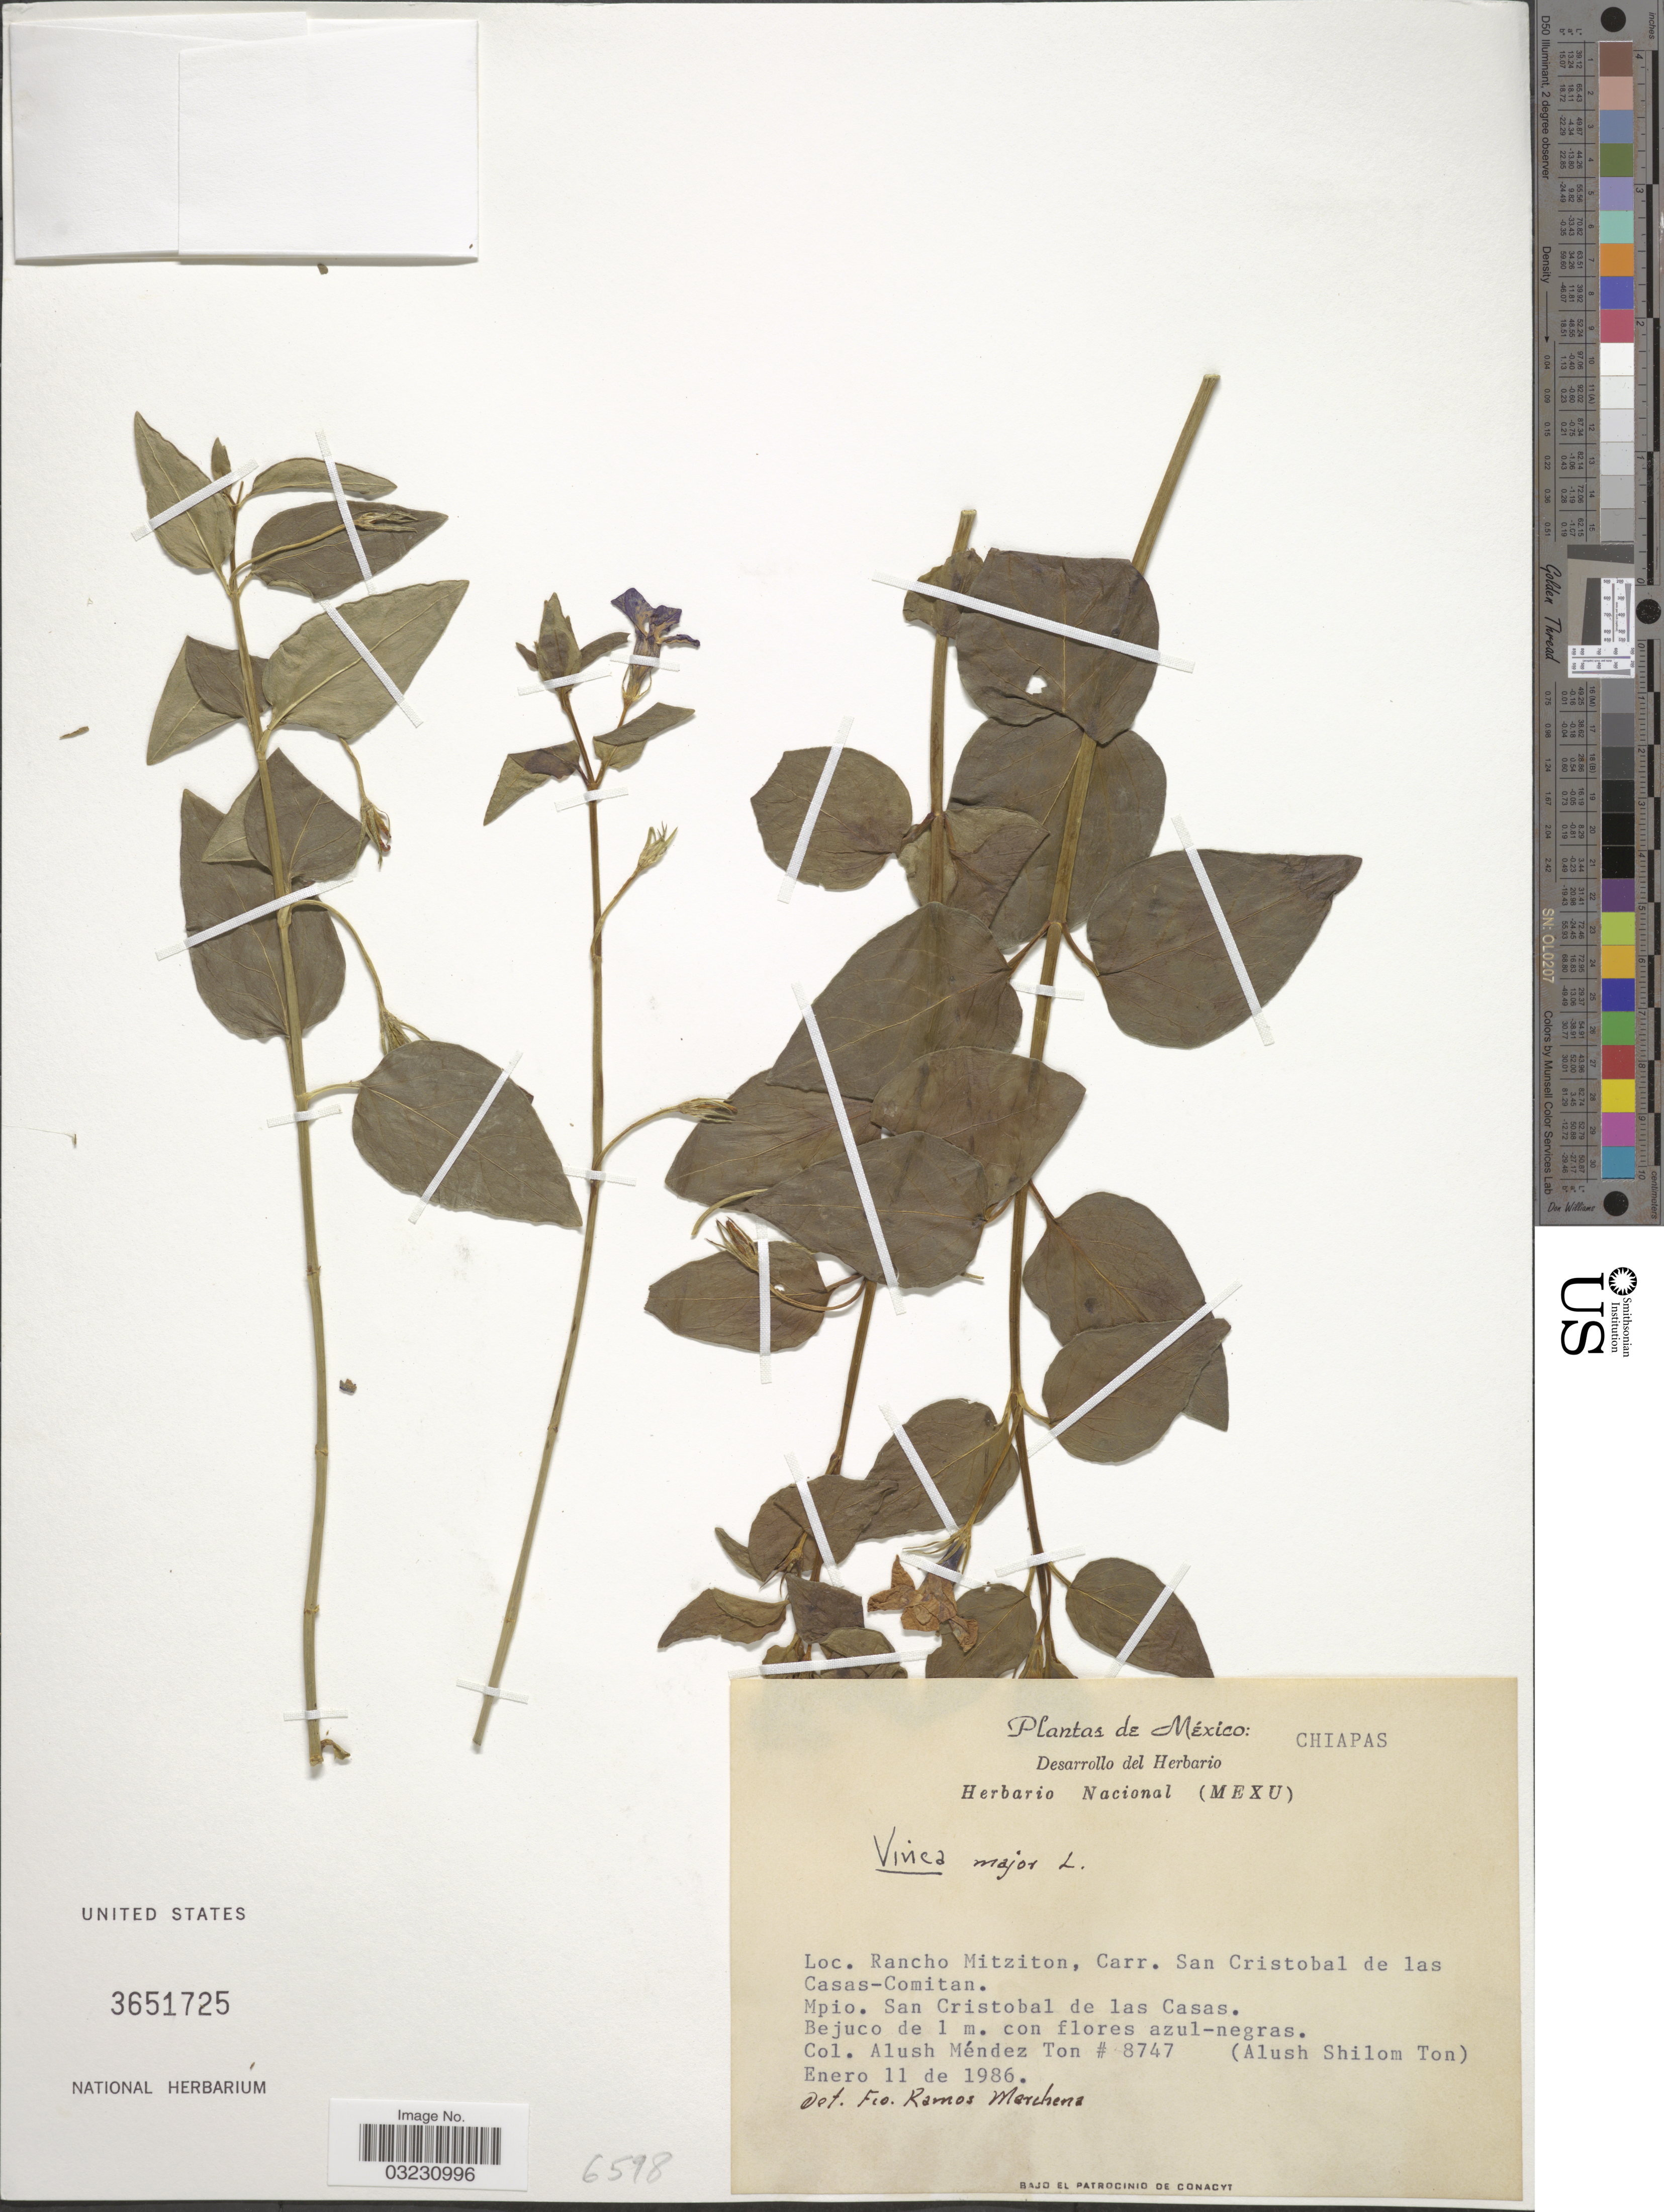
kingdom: Plantae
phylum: Tracheophyta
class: Magnoliopsida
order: Gentianales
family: Apocynaceae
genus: Vinca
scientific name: Vinca major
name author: L.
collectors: A. Méndez Ton & A. Ton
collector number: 8747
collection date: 1986-01-11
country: Mexico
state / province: Chiapas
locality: Rancho Mitziton, Carr. San Cristobal de las Casas-Comitan. Mpio. San Cristobal de las Casas.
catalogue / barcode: US 3651725